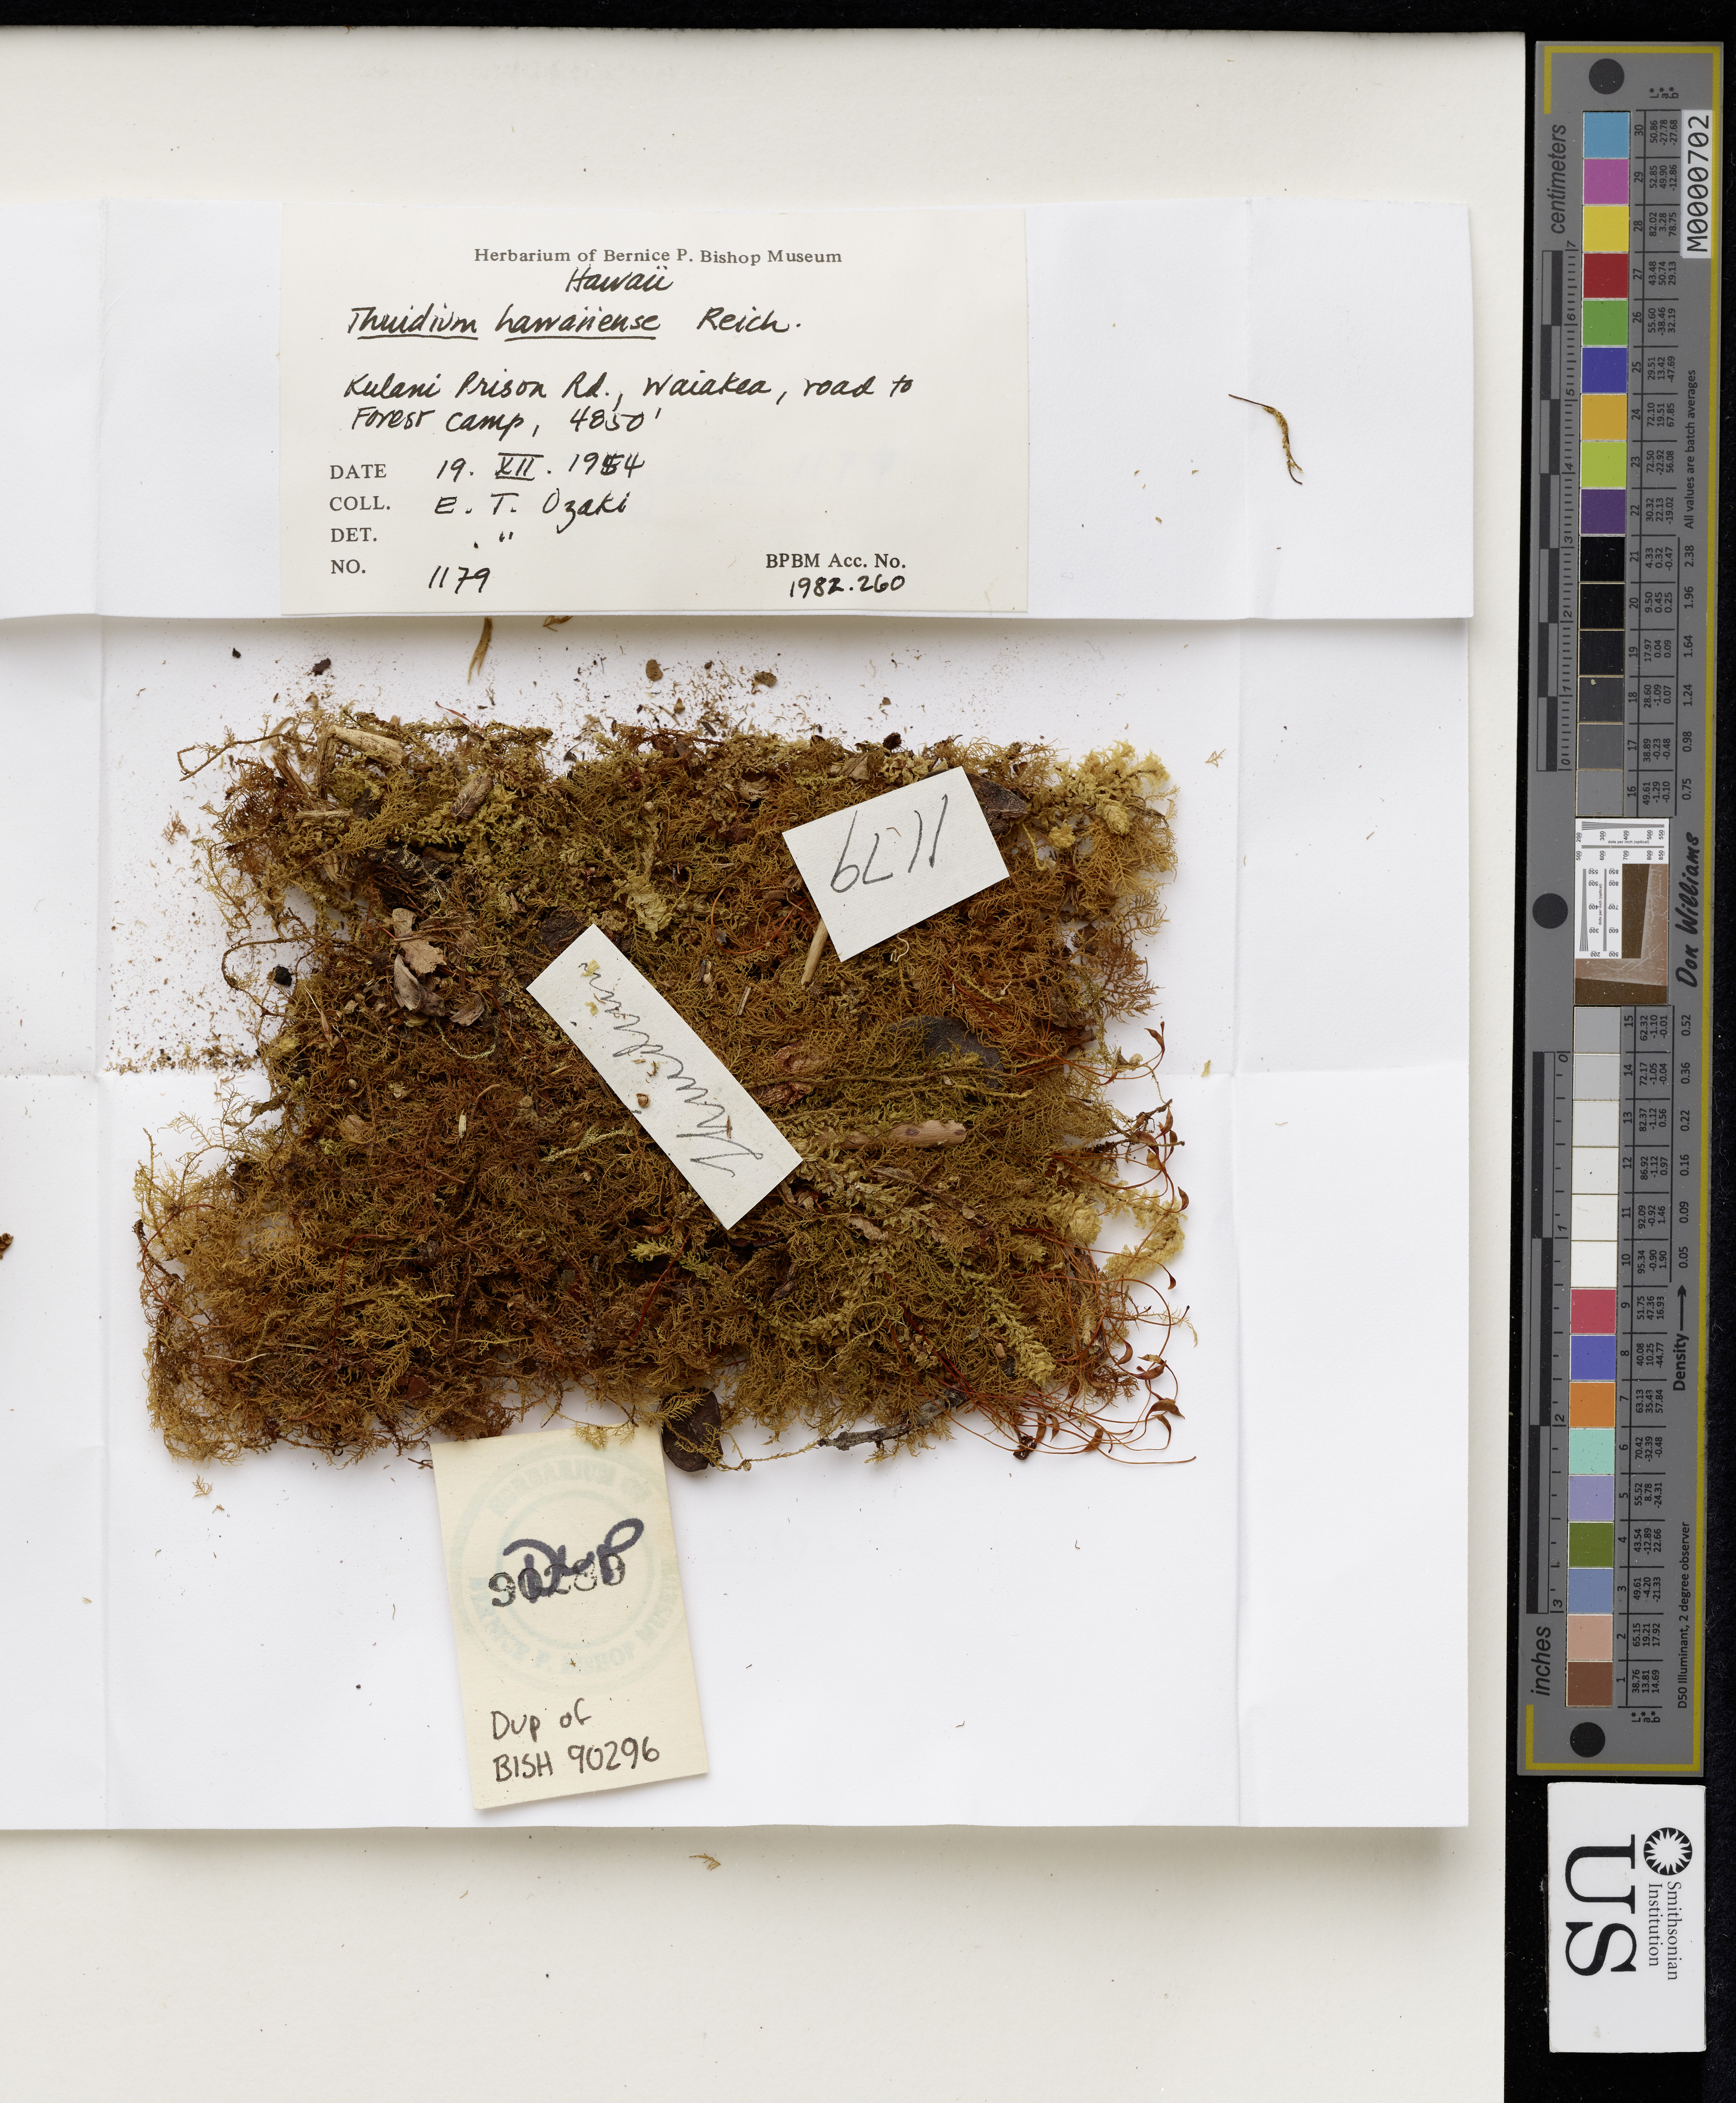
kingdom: Plantae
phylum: Bryophyta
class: Bryopsida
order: Hypnales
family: Thuidiaceae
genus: Thuidium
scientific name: Thuidium hawaiiense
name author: Reichardt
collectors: E. Ozaki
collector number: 1179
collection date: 1954-12-19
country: United States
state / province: Hawaii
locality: Kulani Prison Rd., Waikea, road to Forest Camp.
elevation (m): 1478